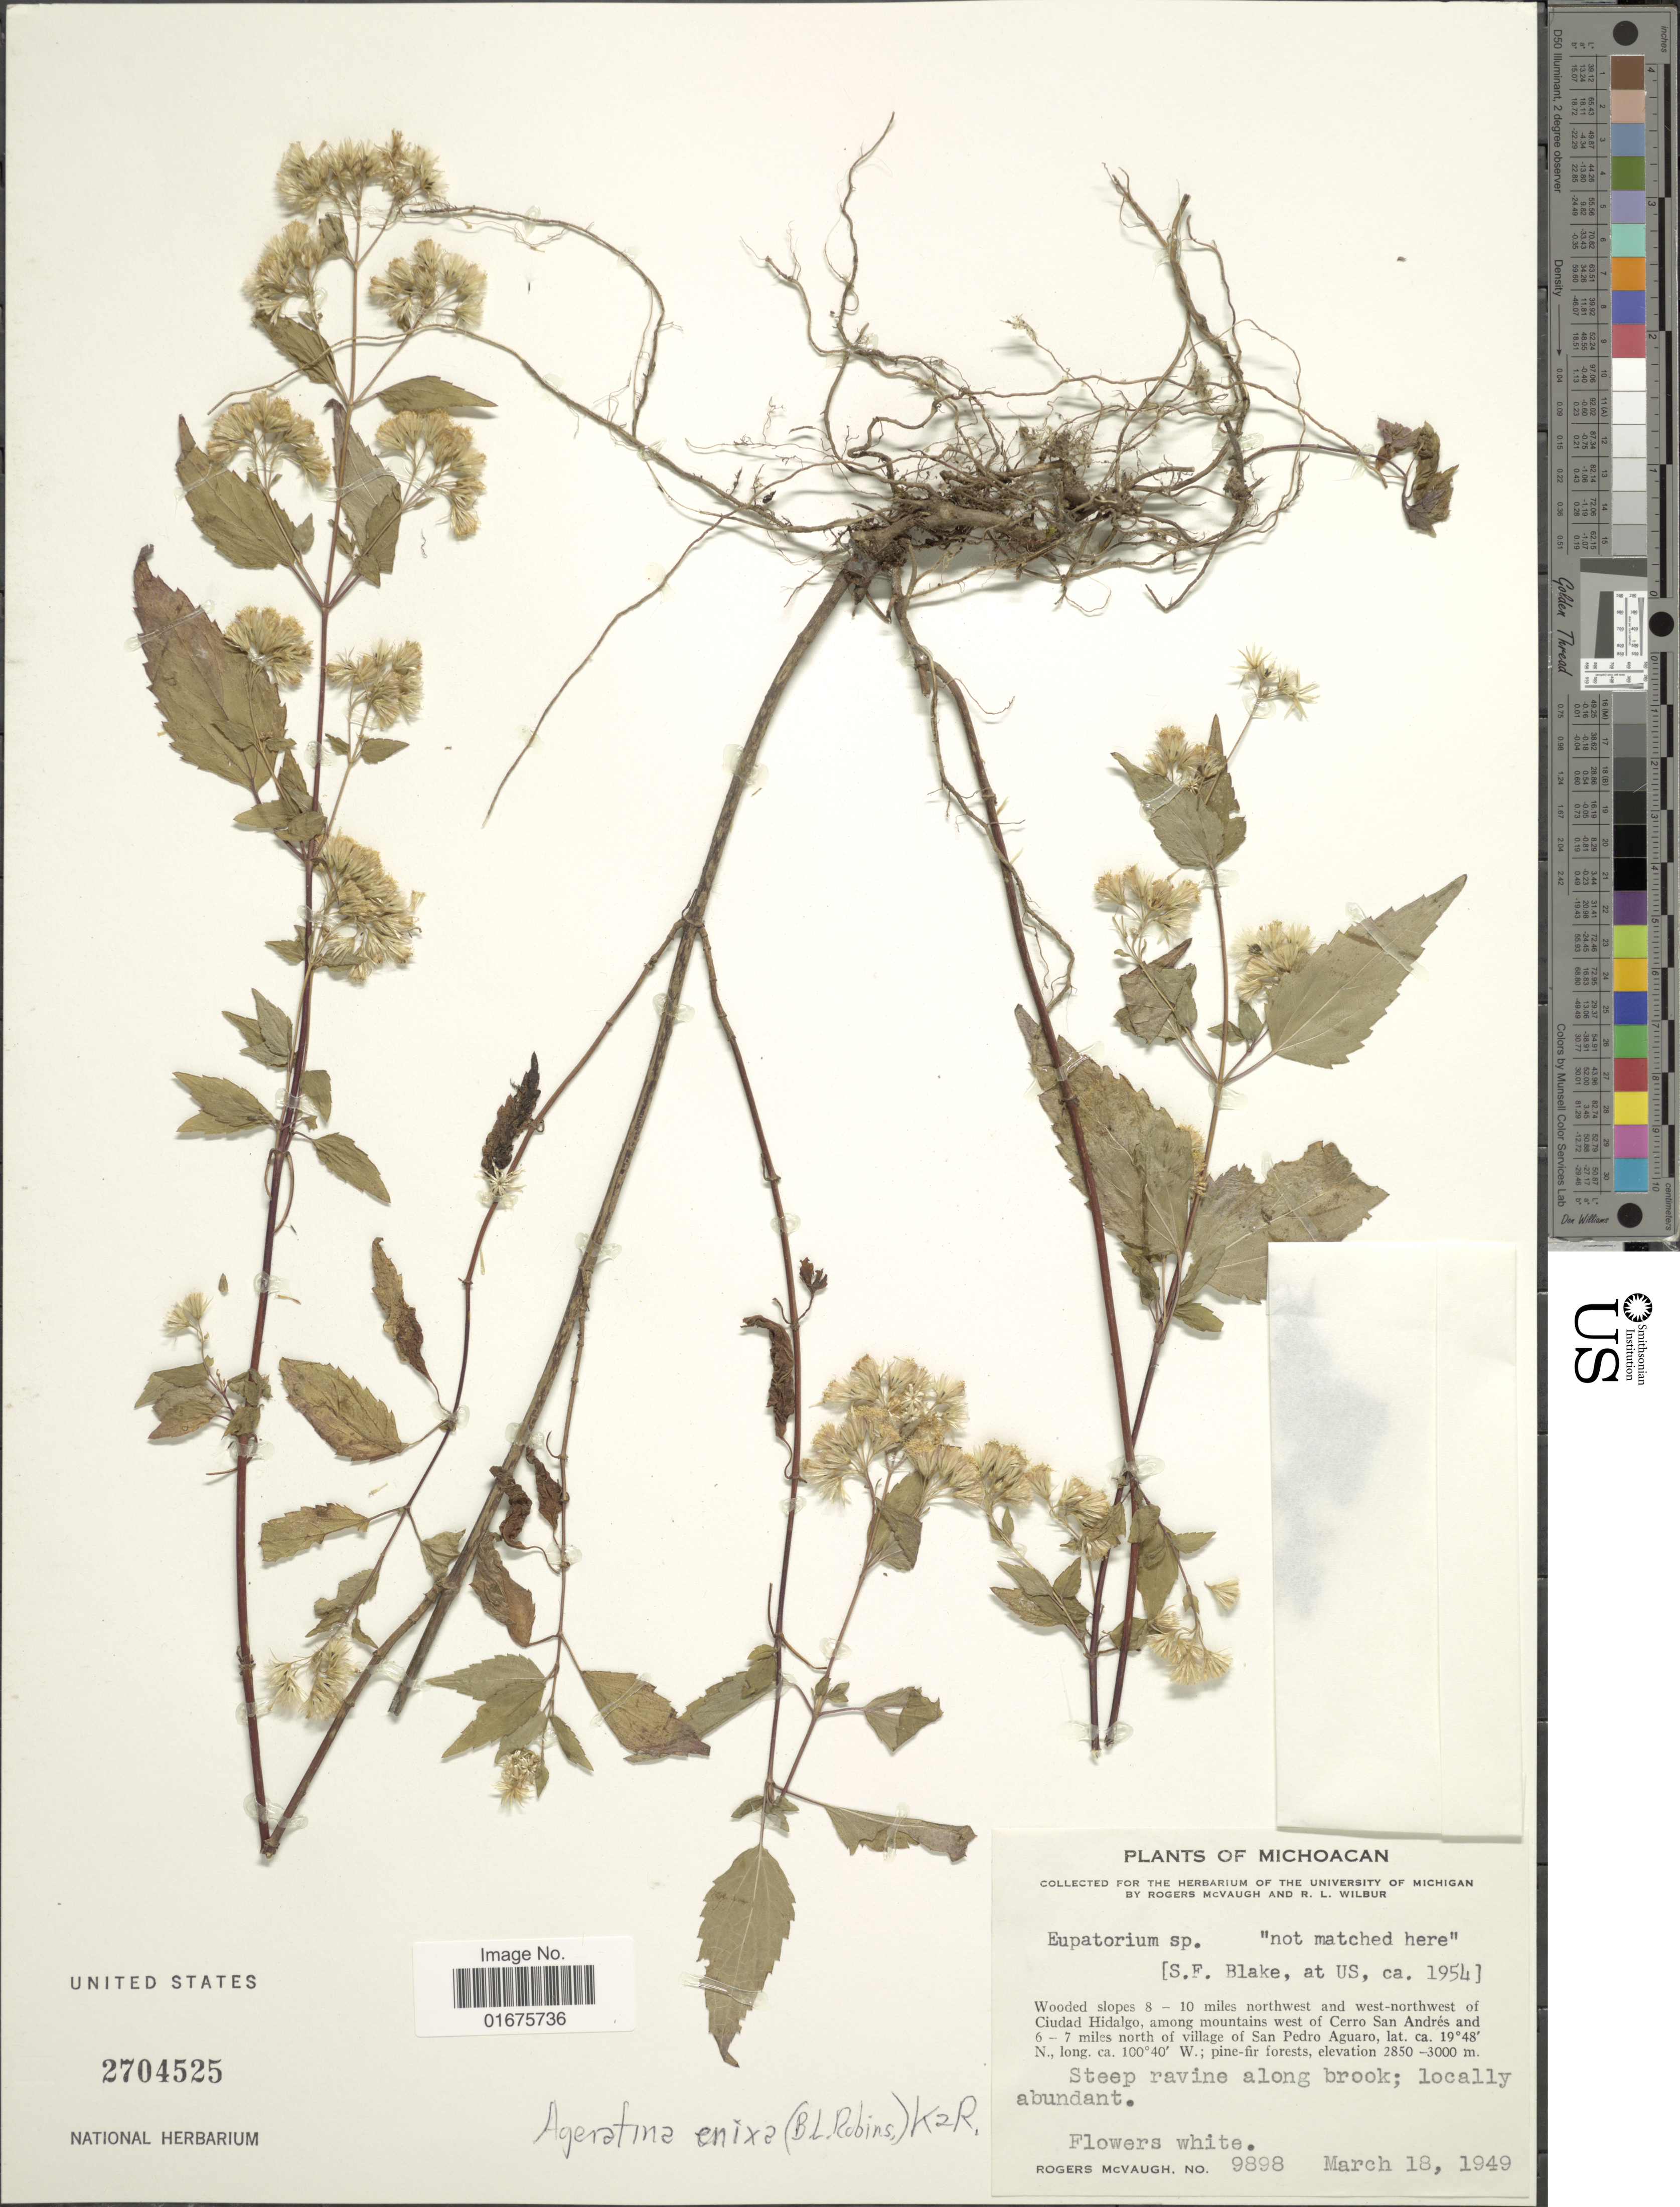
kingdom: Plantae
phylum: Tracheophyta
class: Magnoliopsida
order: Asterales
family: Asteraceae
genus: Ageratina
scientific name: Ageratina enixa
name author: (B.L. Rob.) R.M. King & H. Rob.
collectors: R. McVaugh & R. L. Wilbur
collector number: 9898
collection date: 1949-03-18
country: Mexico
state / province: Michoacán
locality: Wooded slopes 8-10 miles northwest and west-northwest of Ciudad Hidalgo, among mountains west of Cerro San Andres and 6-7 miles north of village of San Pedro Aguaro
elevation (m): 2850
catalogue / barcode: US 2704525